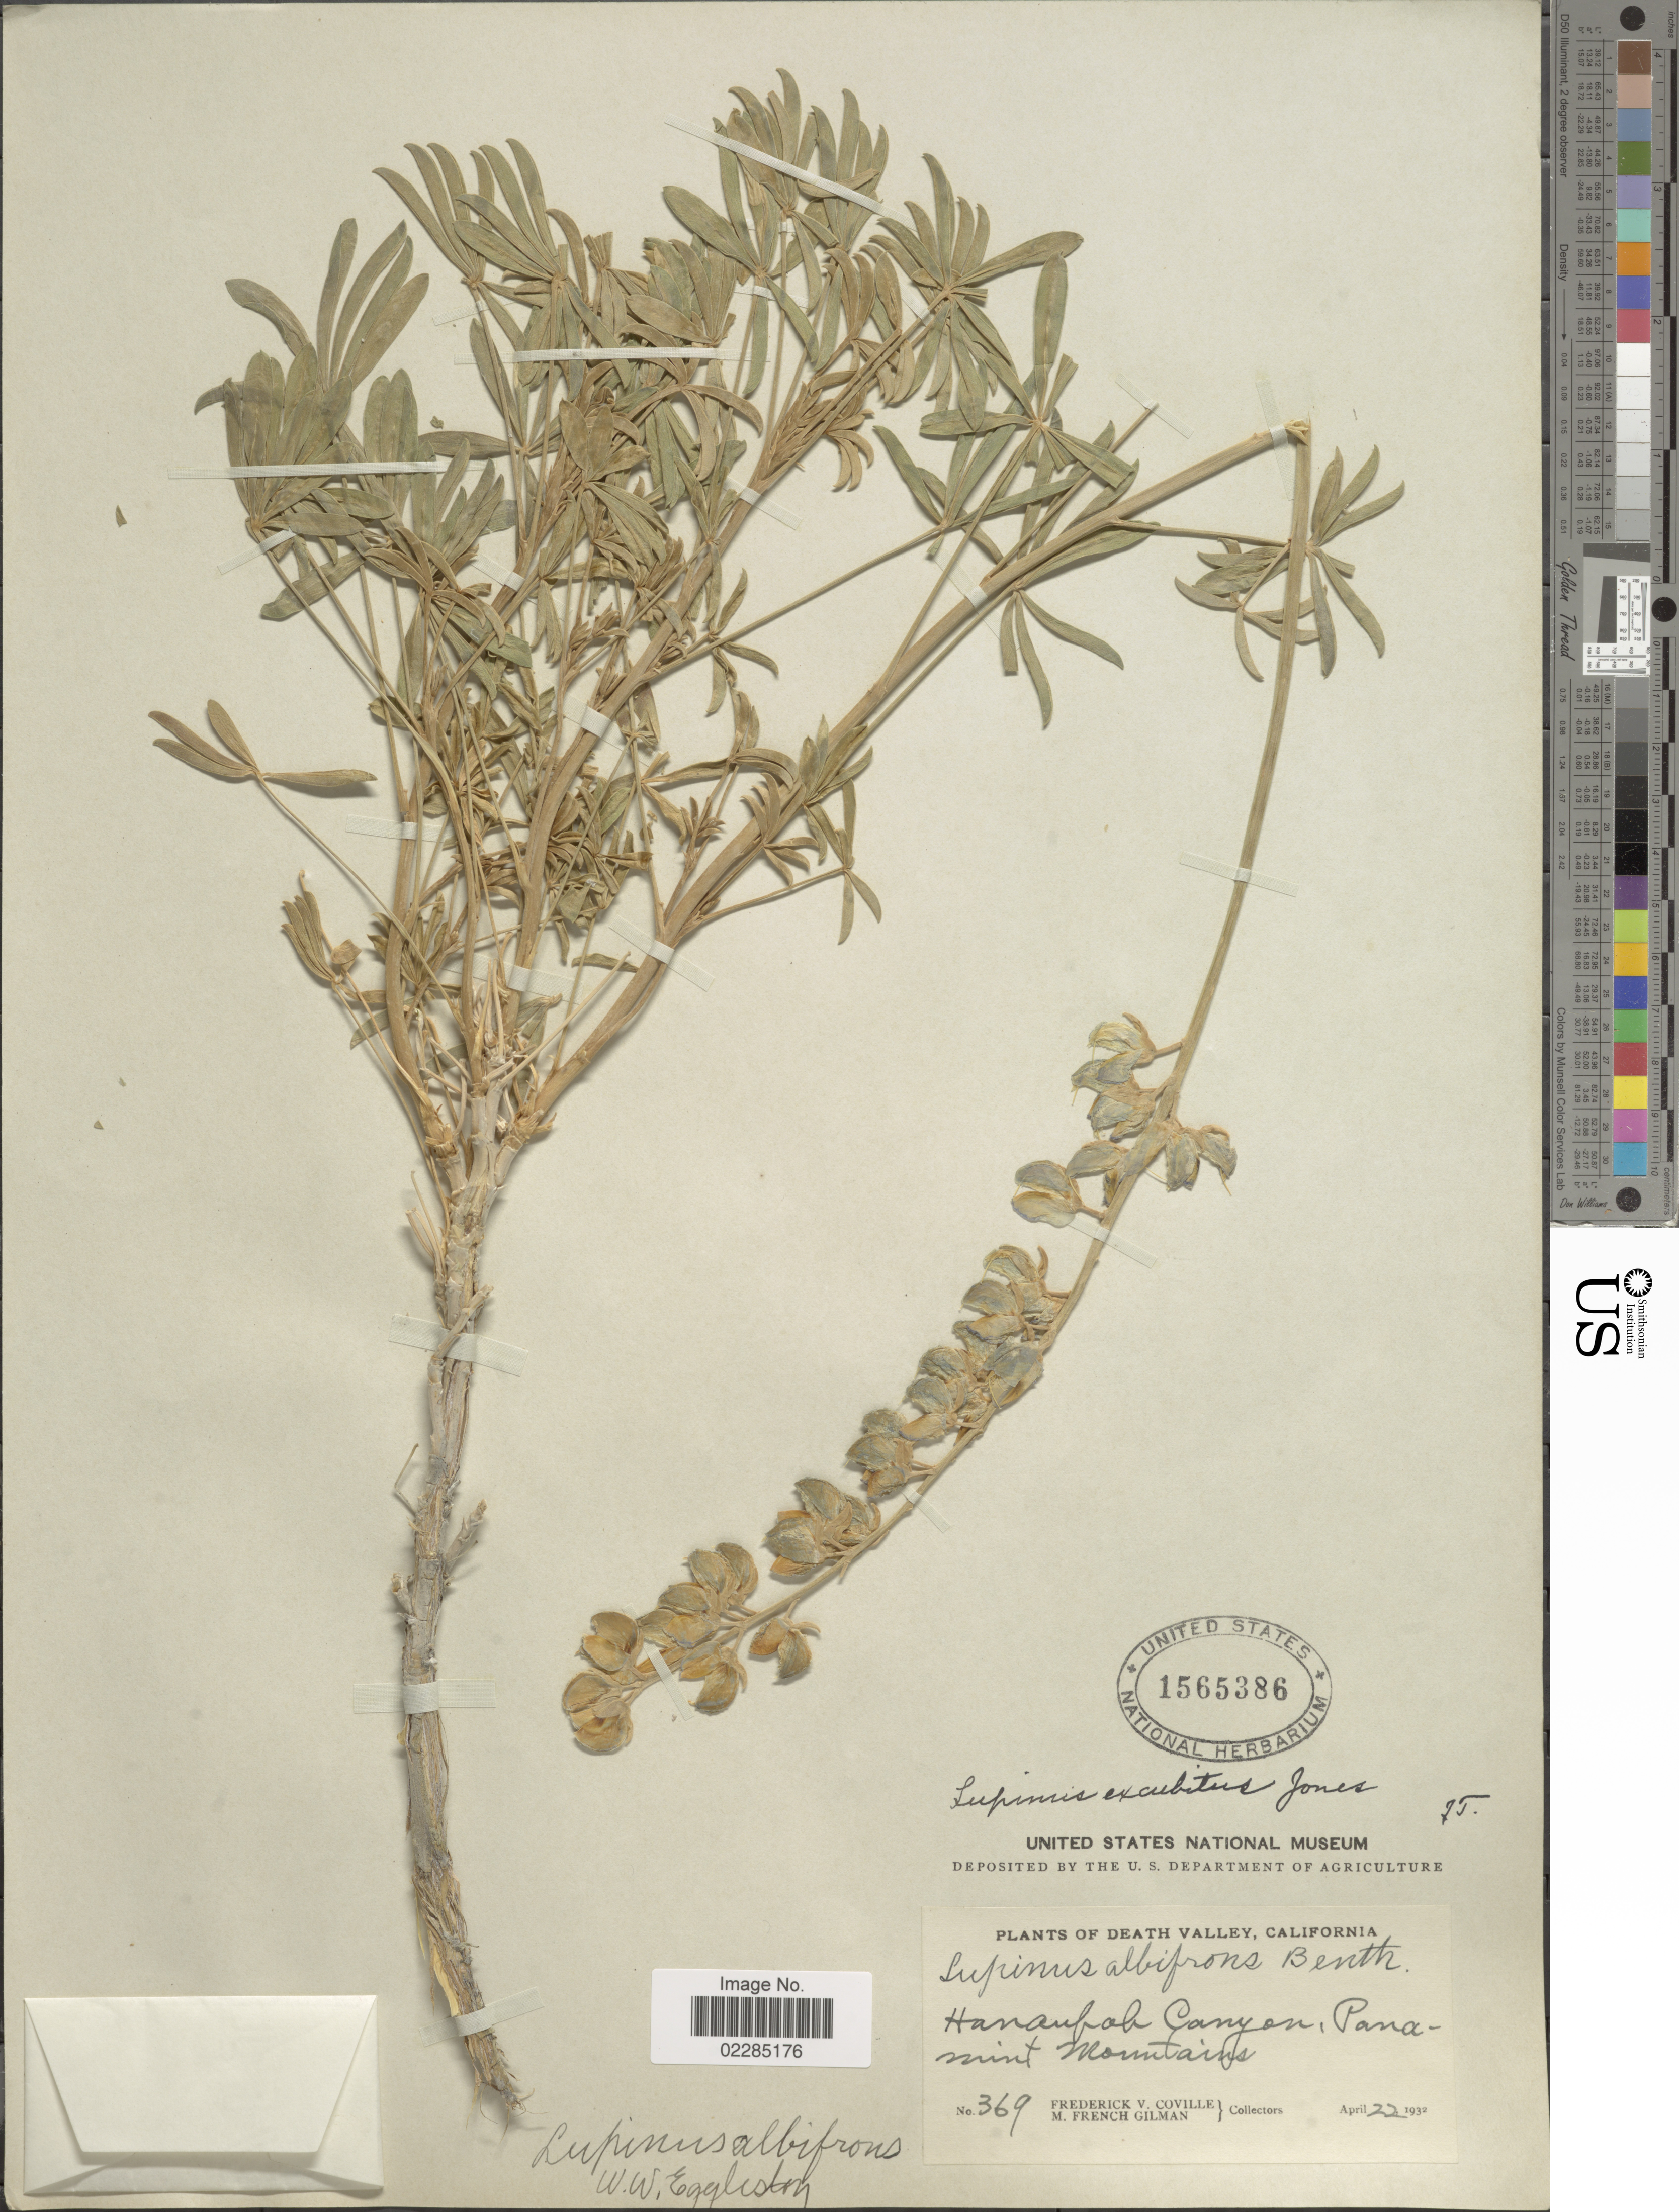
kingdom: Plantae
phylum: Tracheophyta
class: Magnoliopsida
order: Fabales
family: Fabaceae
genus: Lupinus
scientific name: Lupinus excubitus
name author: M.E. Jones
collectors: F. V. Coville & M. F. Gilman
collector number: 369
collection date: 1932-04-22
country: United States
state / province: California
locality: Death Valley, Hananbab Canyon, Panamint Mountains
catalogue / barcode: US 1565386